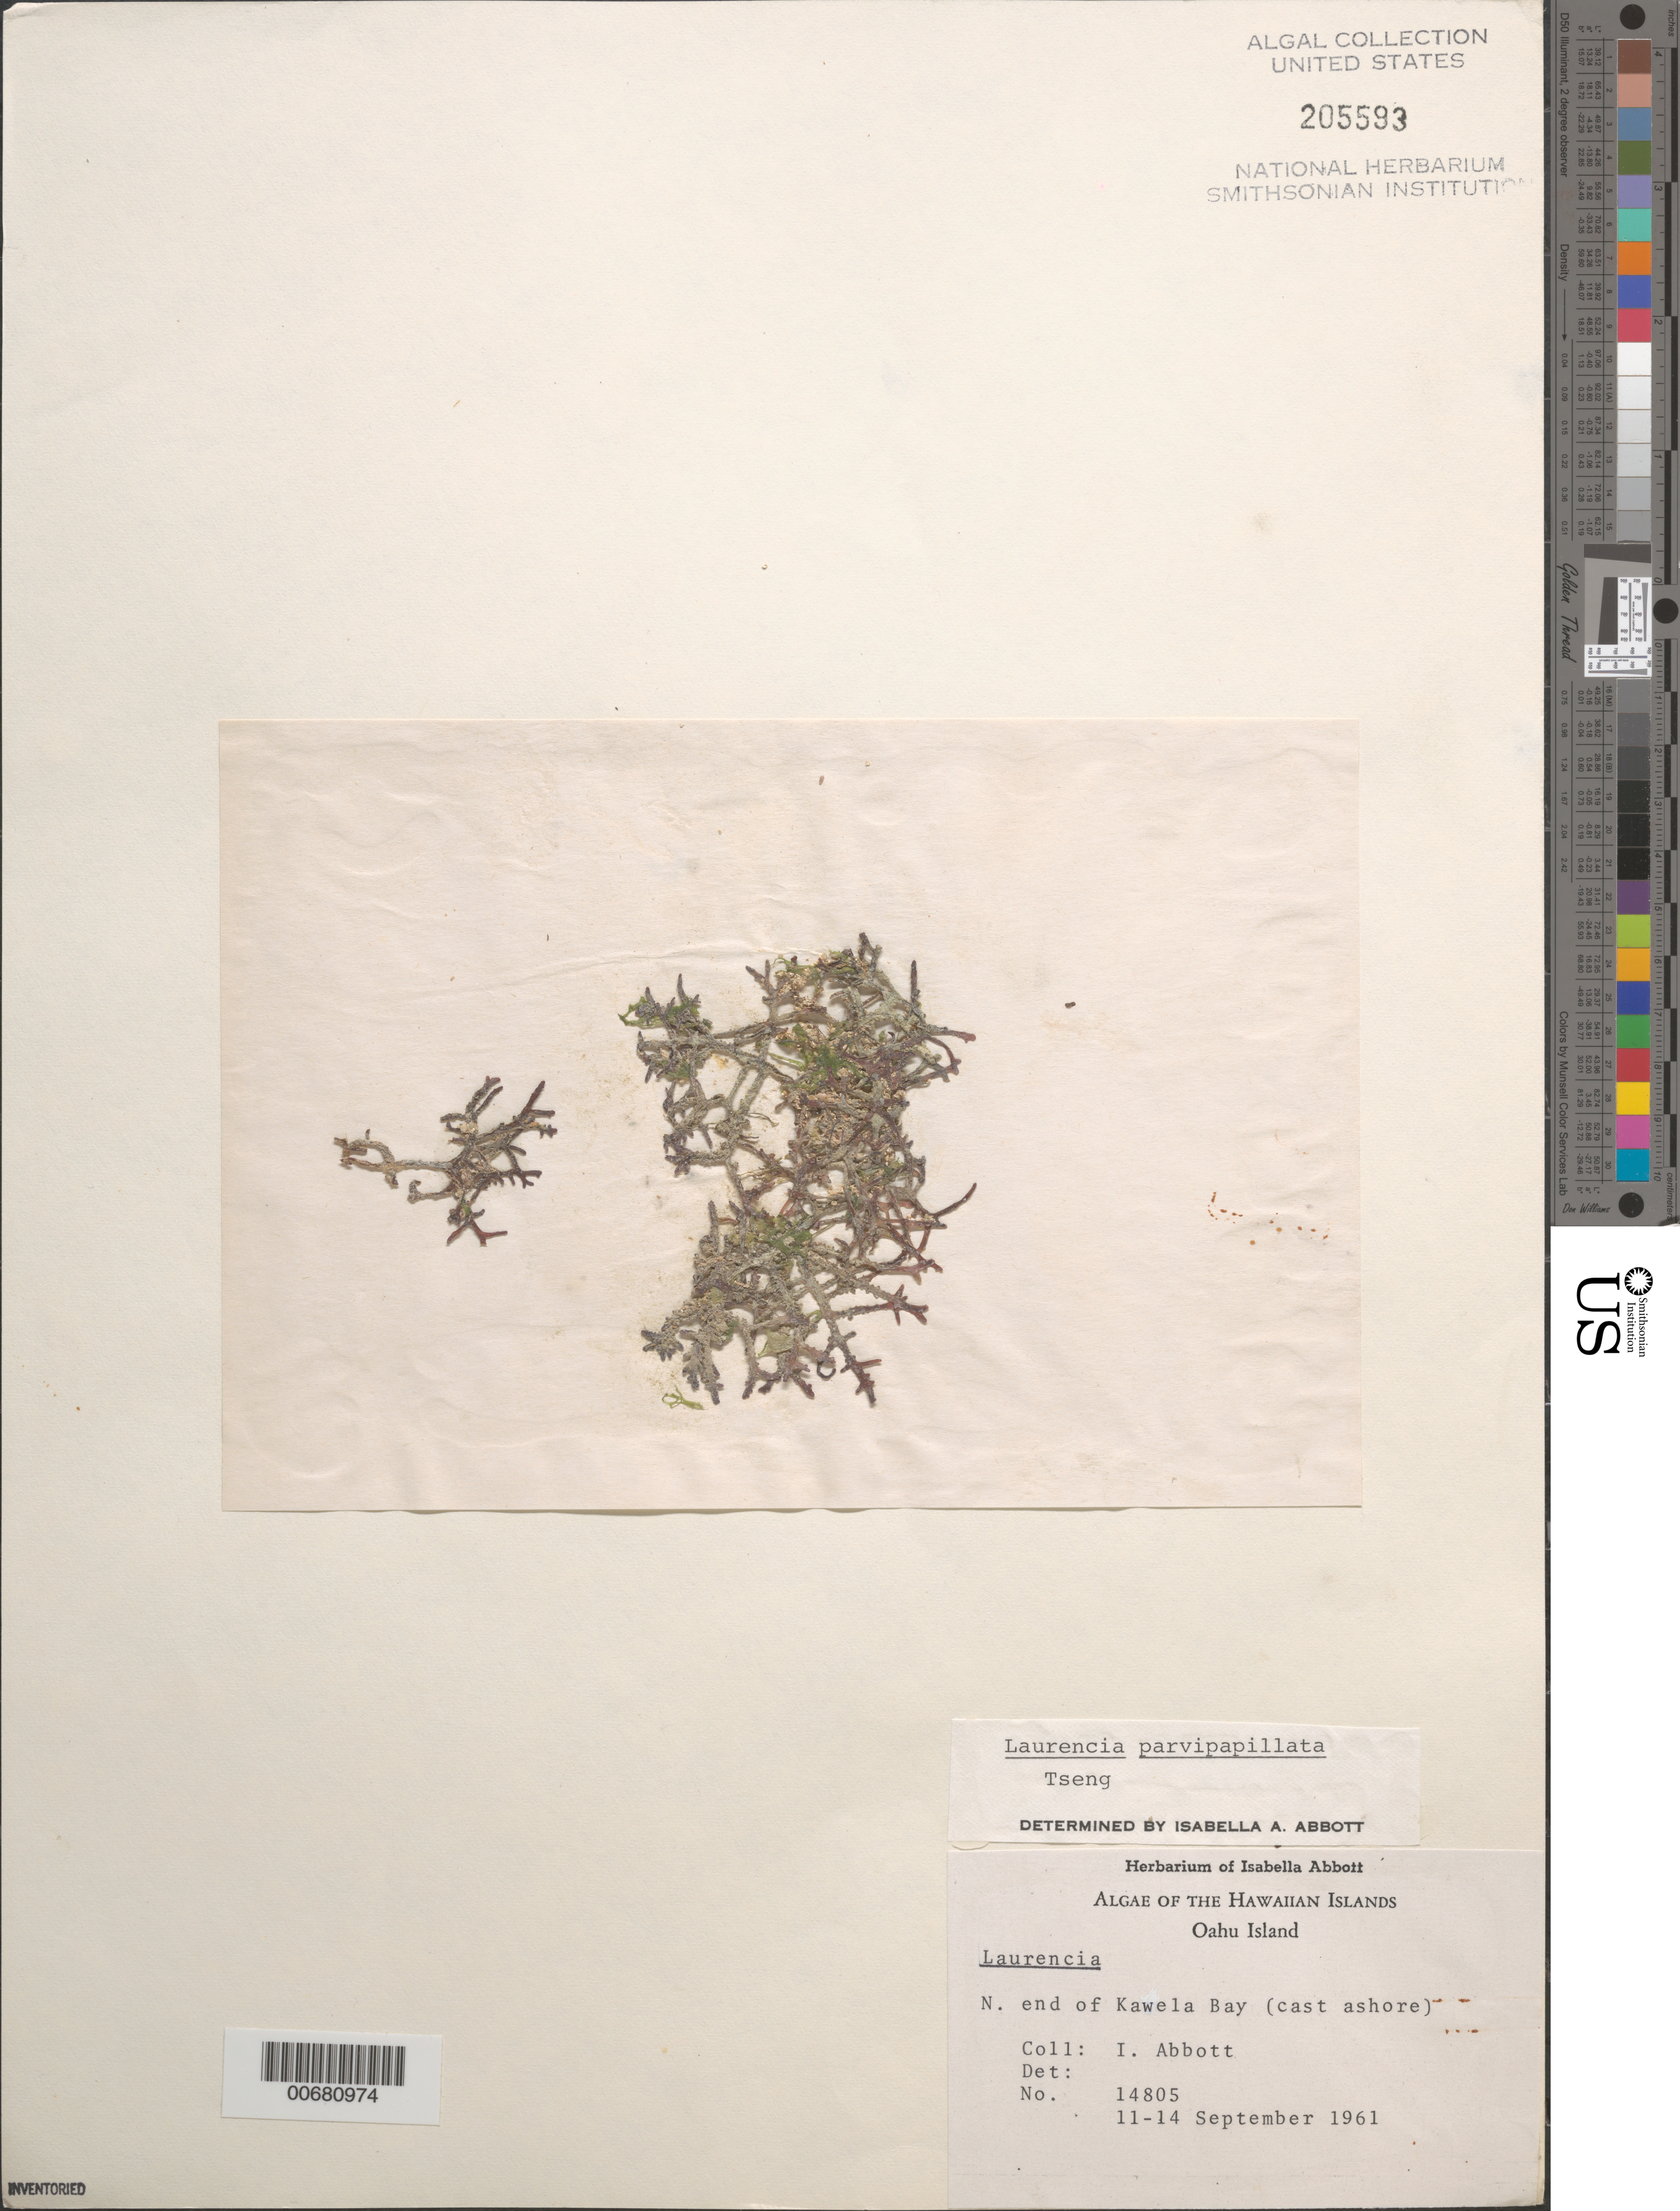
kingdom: Plantae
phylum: Rhodophyta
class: Florideophyceae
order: Ceramiales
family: Rhodomelaceae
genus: Chondrophycus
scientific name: Chondrophycus parvipapillatus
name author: (C.K. Tseng) Garbary & J.T. Harper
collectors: I. A. Abbott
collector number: IAA 14805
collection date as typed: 11 Sep 1961 to 14 Sep 1961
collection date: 1961-09-11/1961-09-14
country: United States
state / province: Hawaii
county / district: Honolulu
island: Oahu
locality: Kawela Bay, north end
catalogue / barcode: US 205593